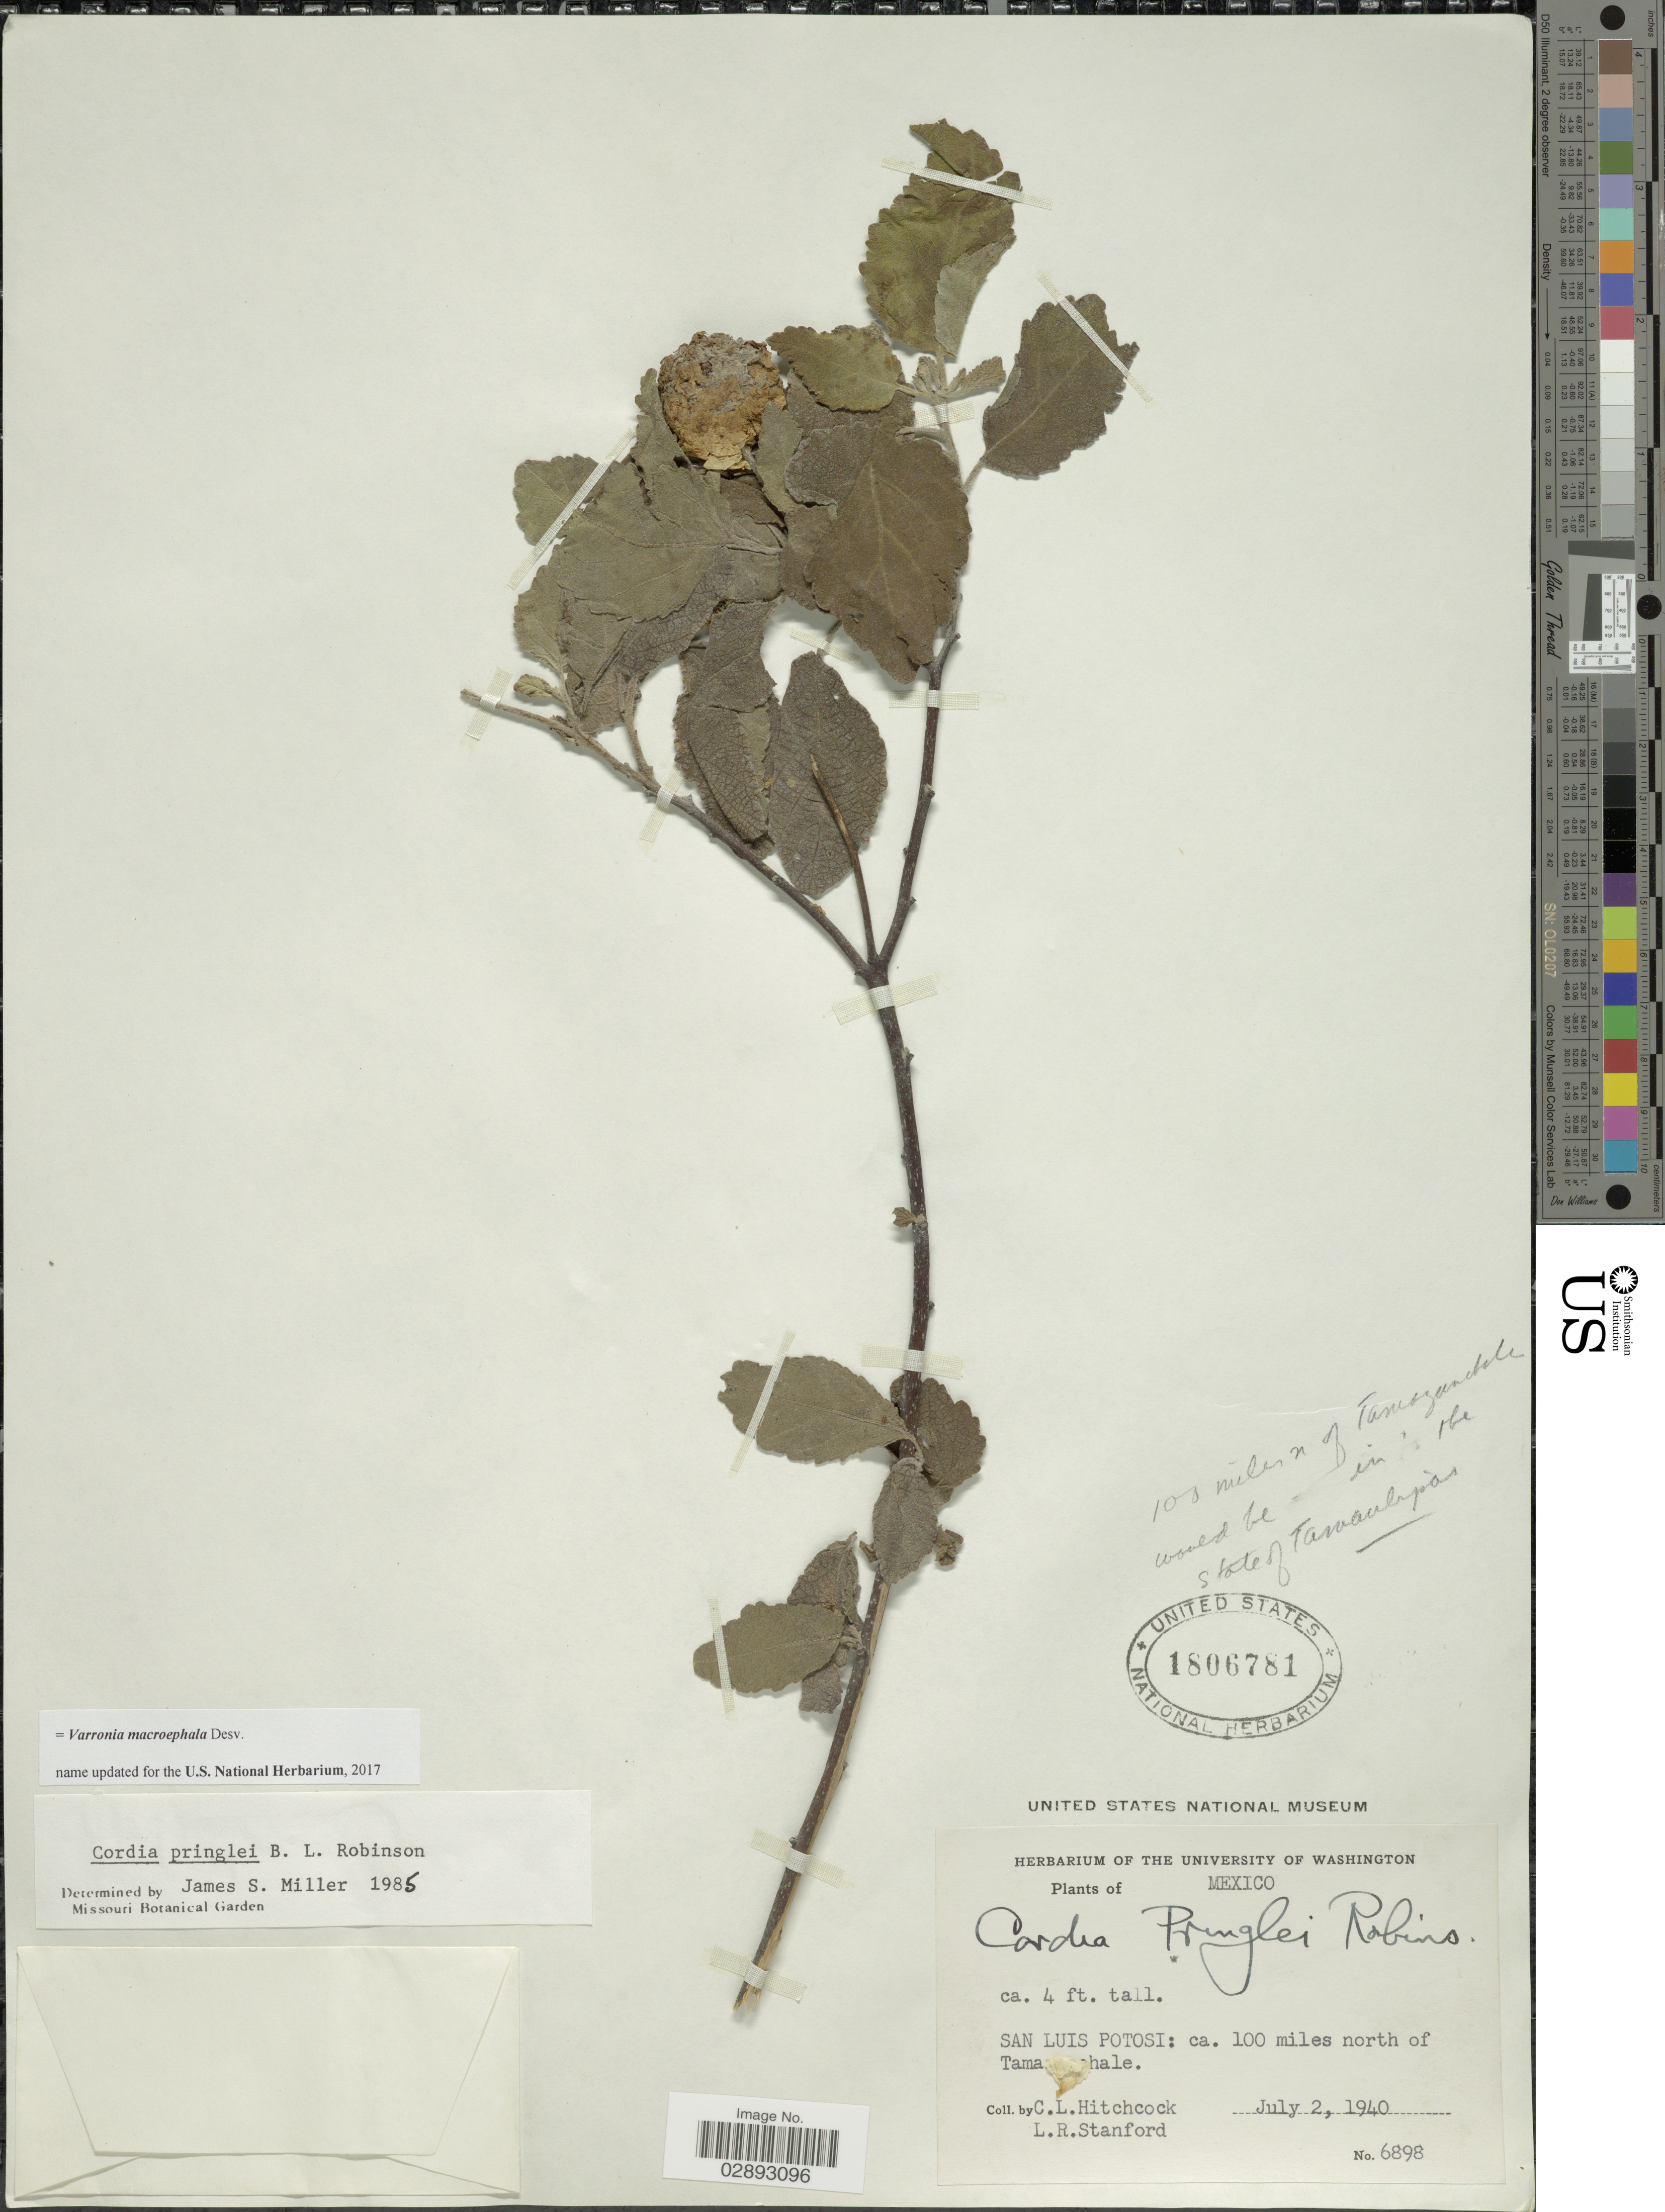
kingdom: Plantae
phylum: Tracheophyta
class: Magnoliopsida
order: Boraginales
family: Cordiaceae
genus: Varronia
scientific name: Varronia macrocephala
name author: Desv.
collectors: C. L. Hitchcock & L. R. Stanford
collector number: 6898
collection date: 1940-07-02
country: Mexico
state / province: San Luis Potosí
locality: Ca. 100 miles north of Tamazunchale.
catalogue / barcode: US 1806781